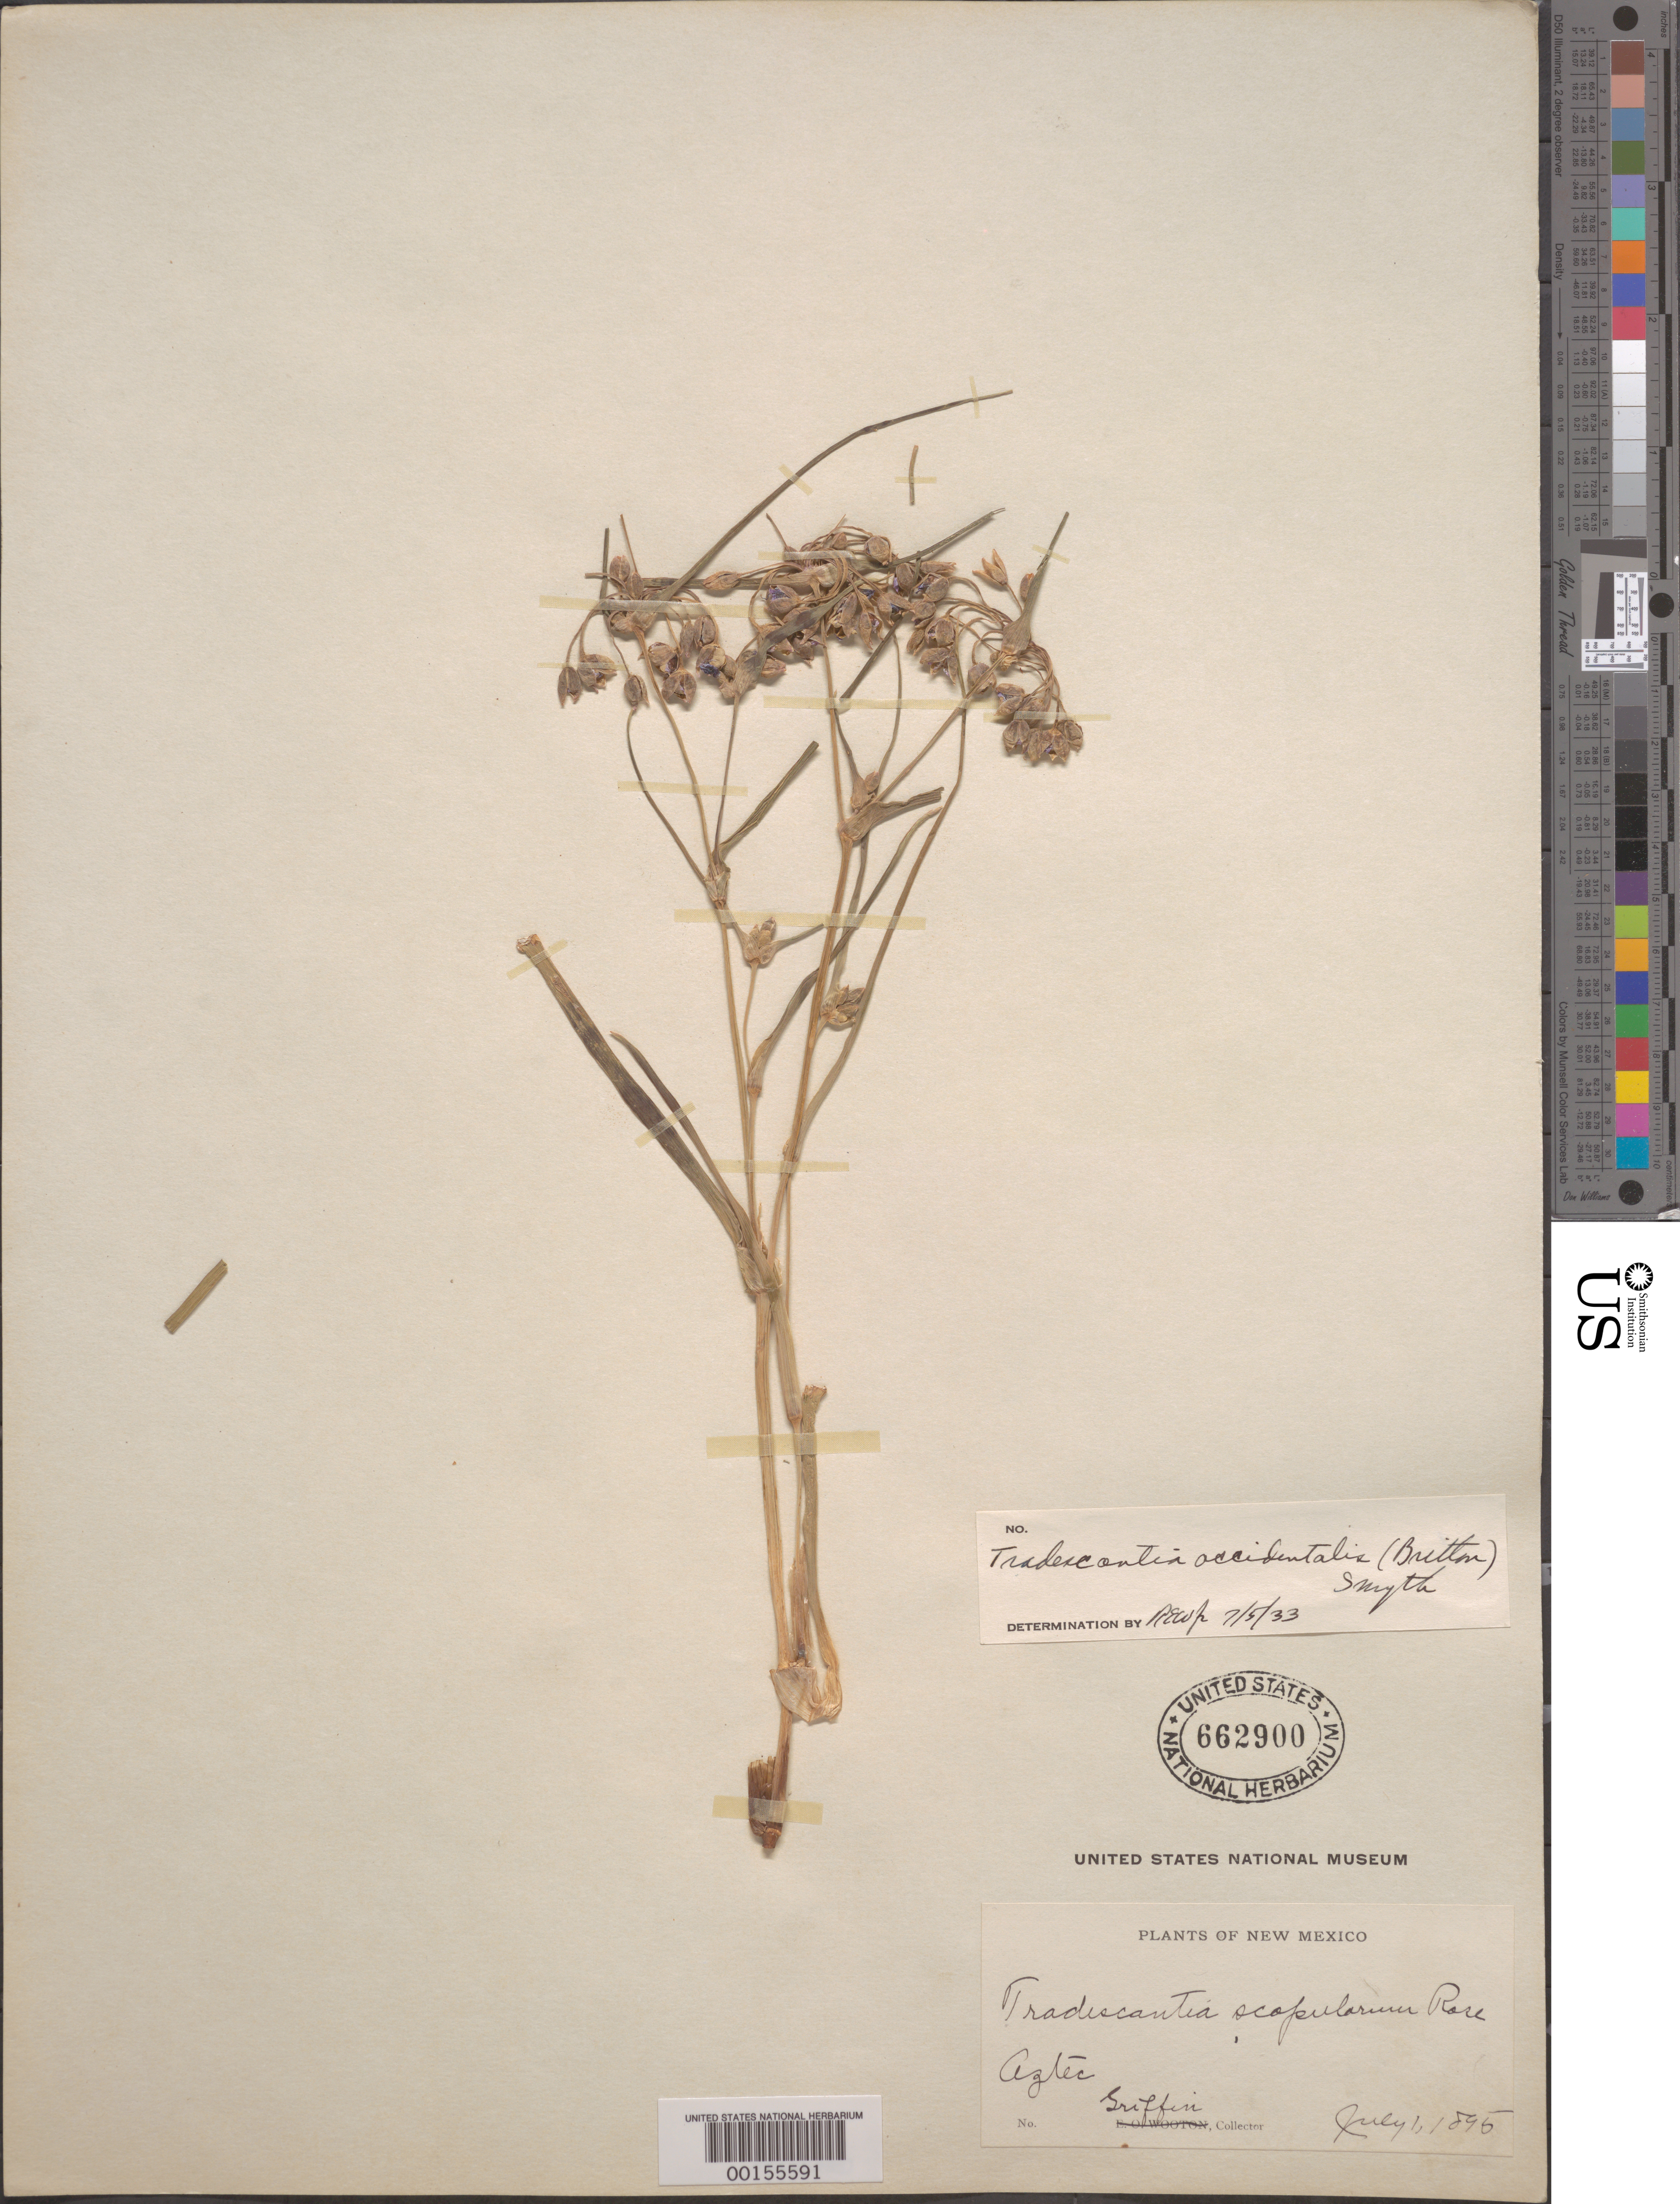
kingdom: Plantae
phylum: Tracheophyta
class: Liliopsida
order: Commelinales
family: Commelinaceae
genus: Tradescantia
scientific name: Tradescantia occidentalis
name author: (Britton) Smyth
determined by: Woodward, R. E.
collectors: -. Griffin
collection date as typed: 01 Jul 1895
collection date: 1895-07-01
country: United States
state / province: New Mexico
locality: Aztec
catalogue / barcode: US 662900